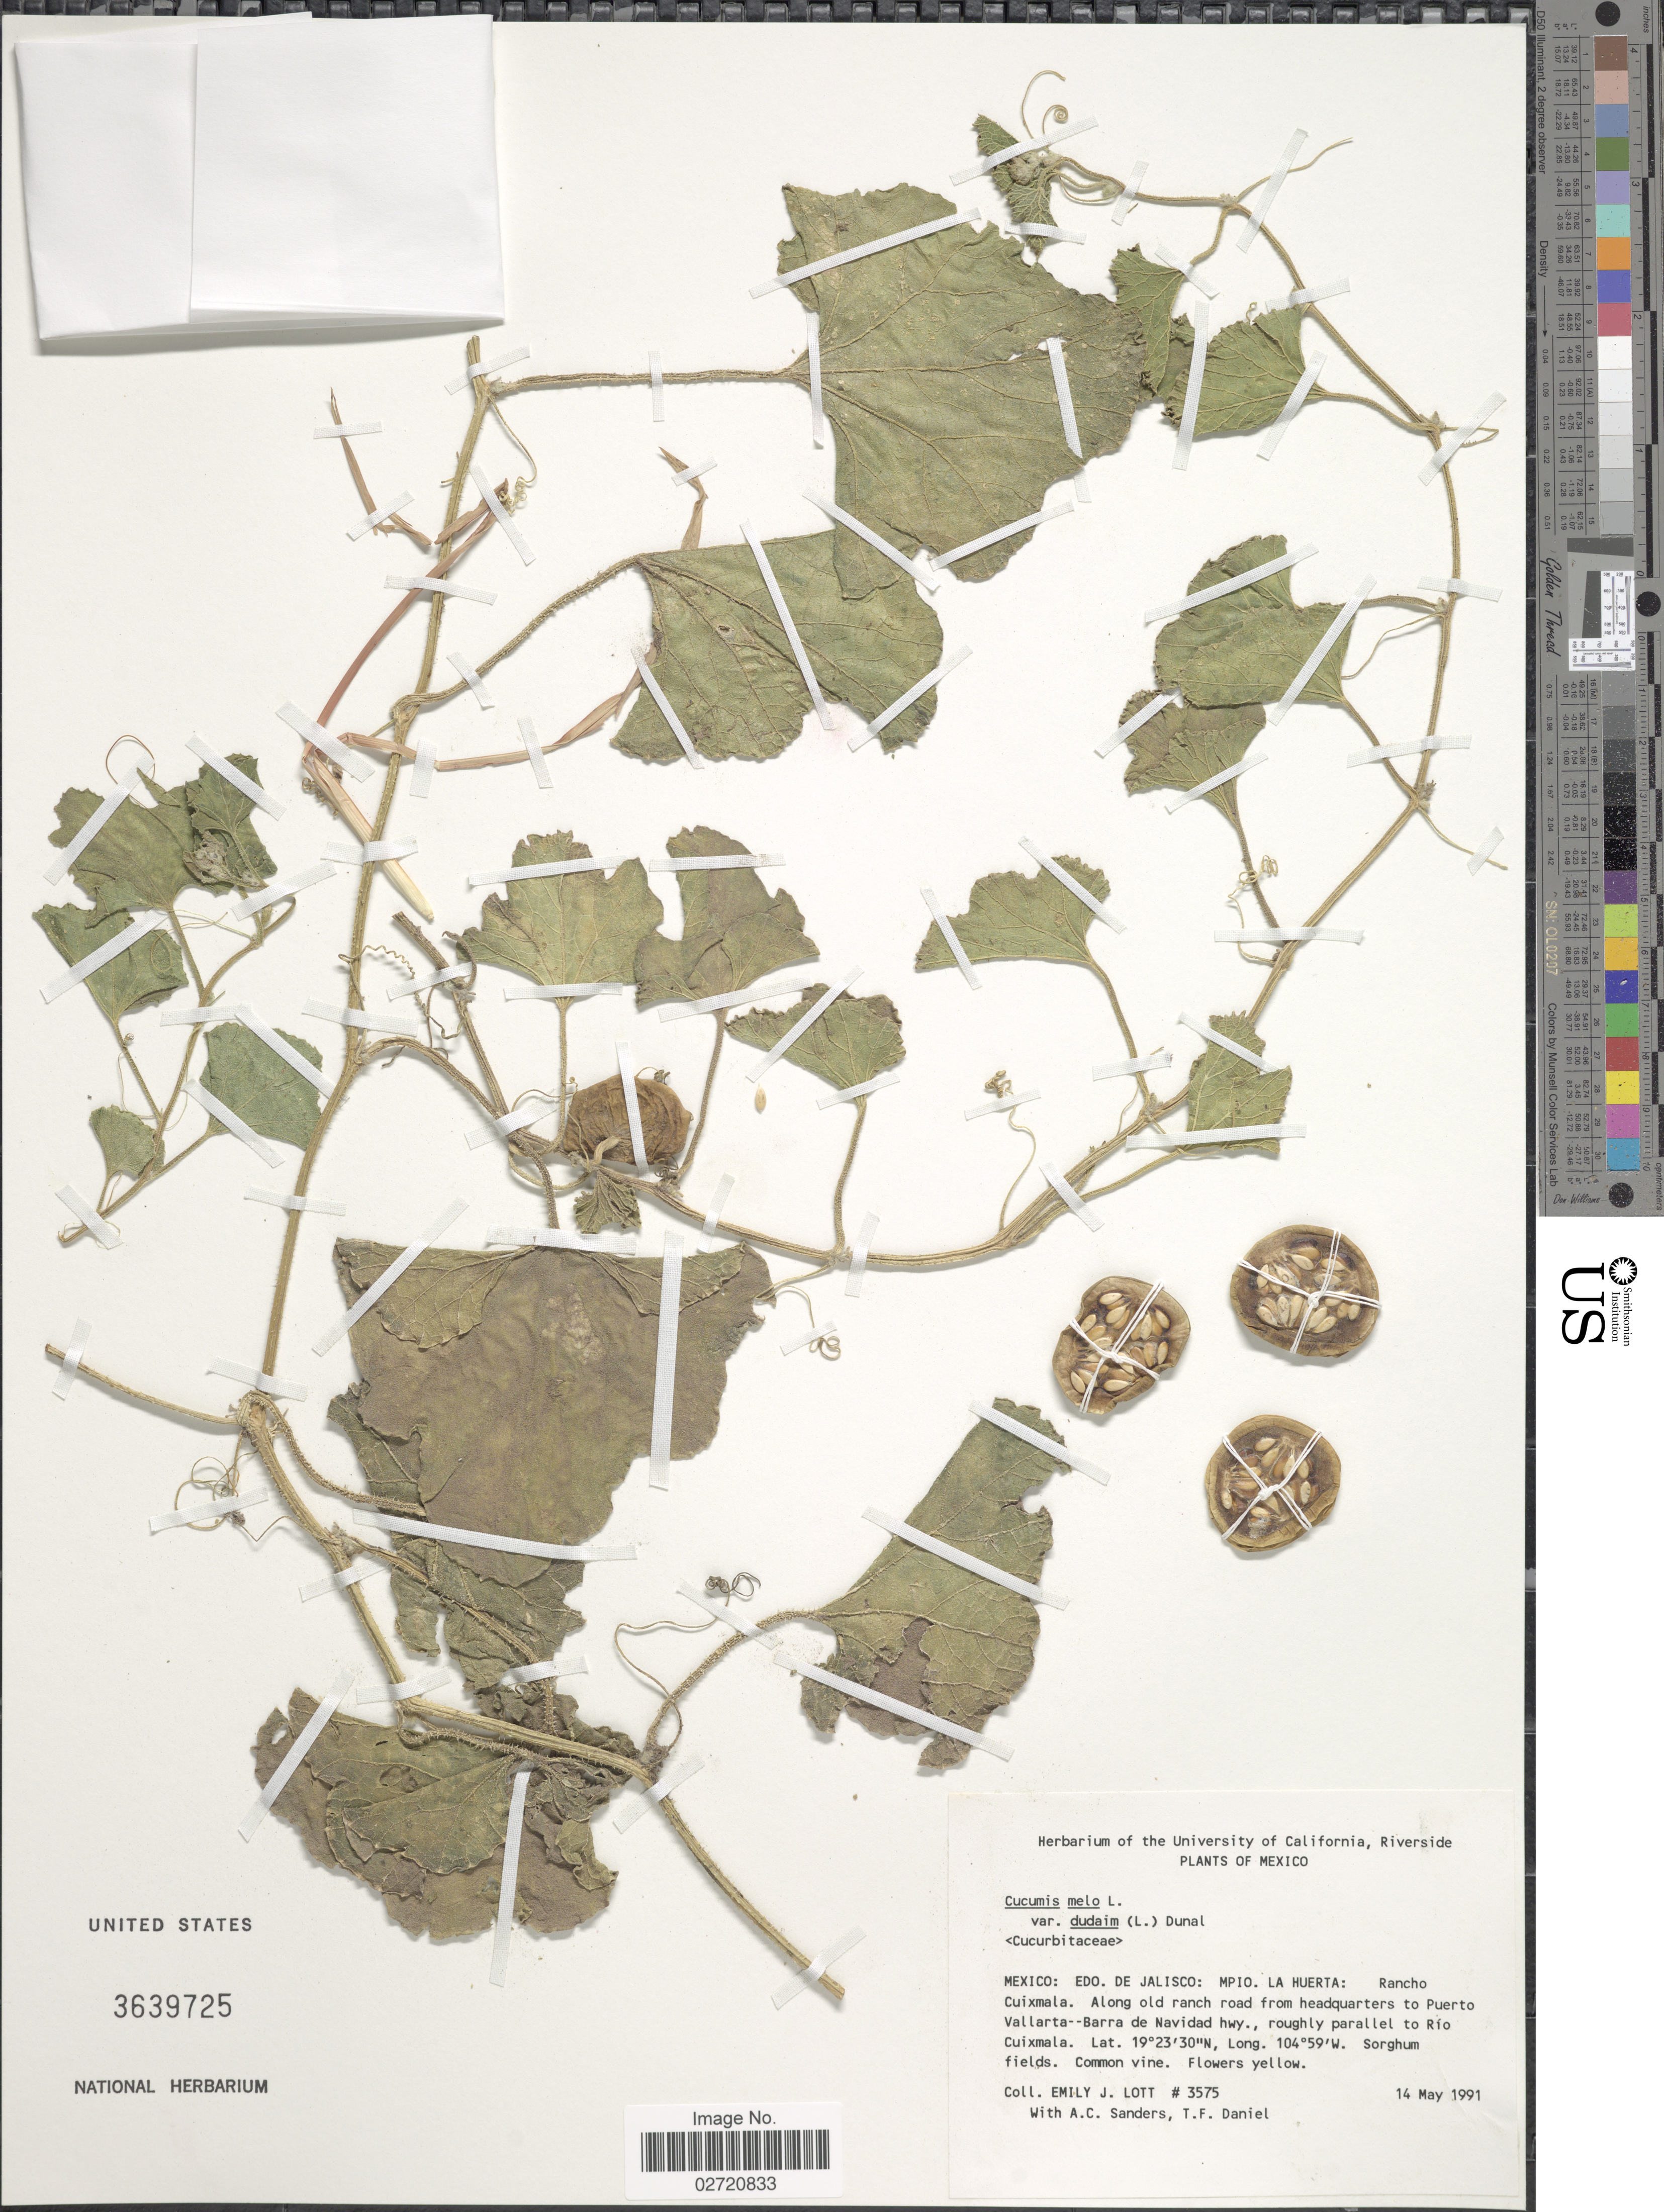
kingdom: Plantae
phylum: Tracheophyta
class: Magnoliopsida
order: Cucurbitales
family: Cucurbitaceae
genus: Cucumis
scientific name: Cucumis melo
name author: L.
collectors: E. J. Lott, A. Sanders & T. F. Daniel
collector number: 3575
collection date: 1991-05-14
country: Mexico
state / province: Jalisco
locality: Edo. de Jalisco: Mpio. La Huerta: Rancho Cuixmala. Along old ranch road from headquarters to Puerto Vallarta--Barra de Navidad hwy., roughly parallel to Rio Cuixmala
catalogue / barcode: US 3639725